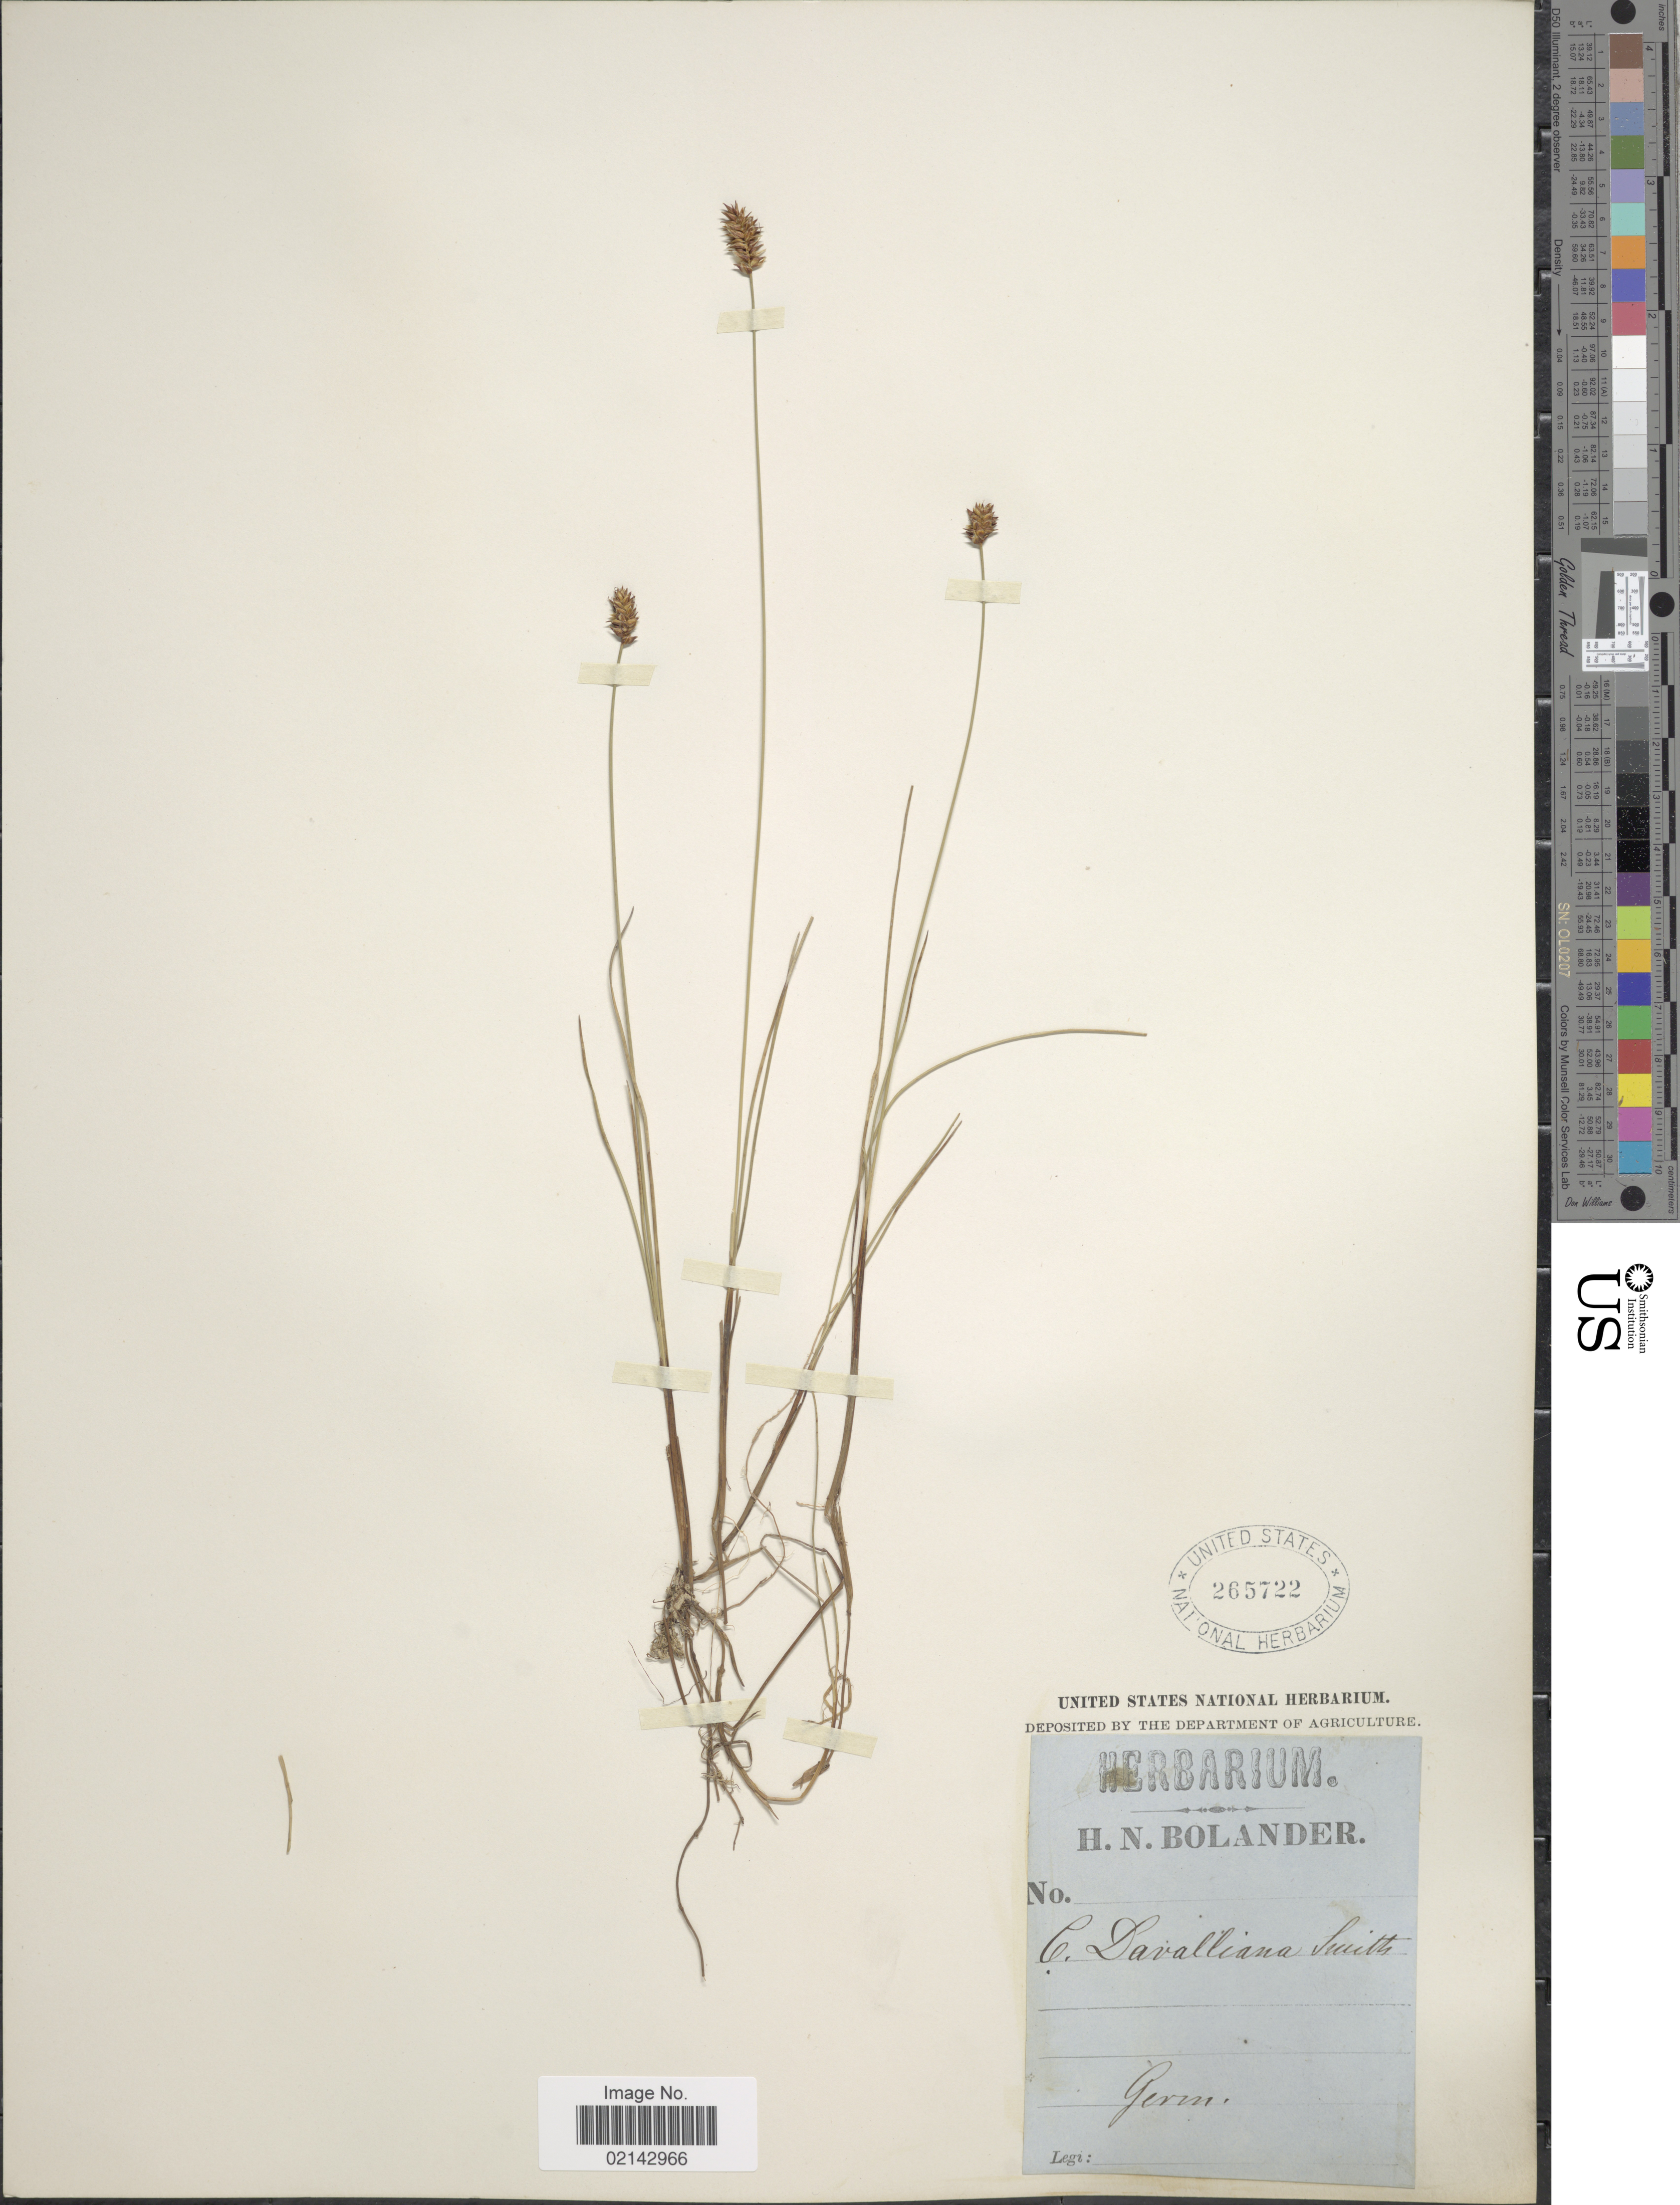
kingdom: Plantae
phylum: Tracheophyta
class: Liliopsida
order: Poales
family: Cyperaceae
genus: Carex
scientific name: Carex davalliana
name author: Sm.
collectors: H. N. Bolander (herbarium)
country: Germany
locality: Germ.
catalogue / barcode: US 265722